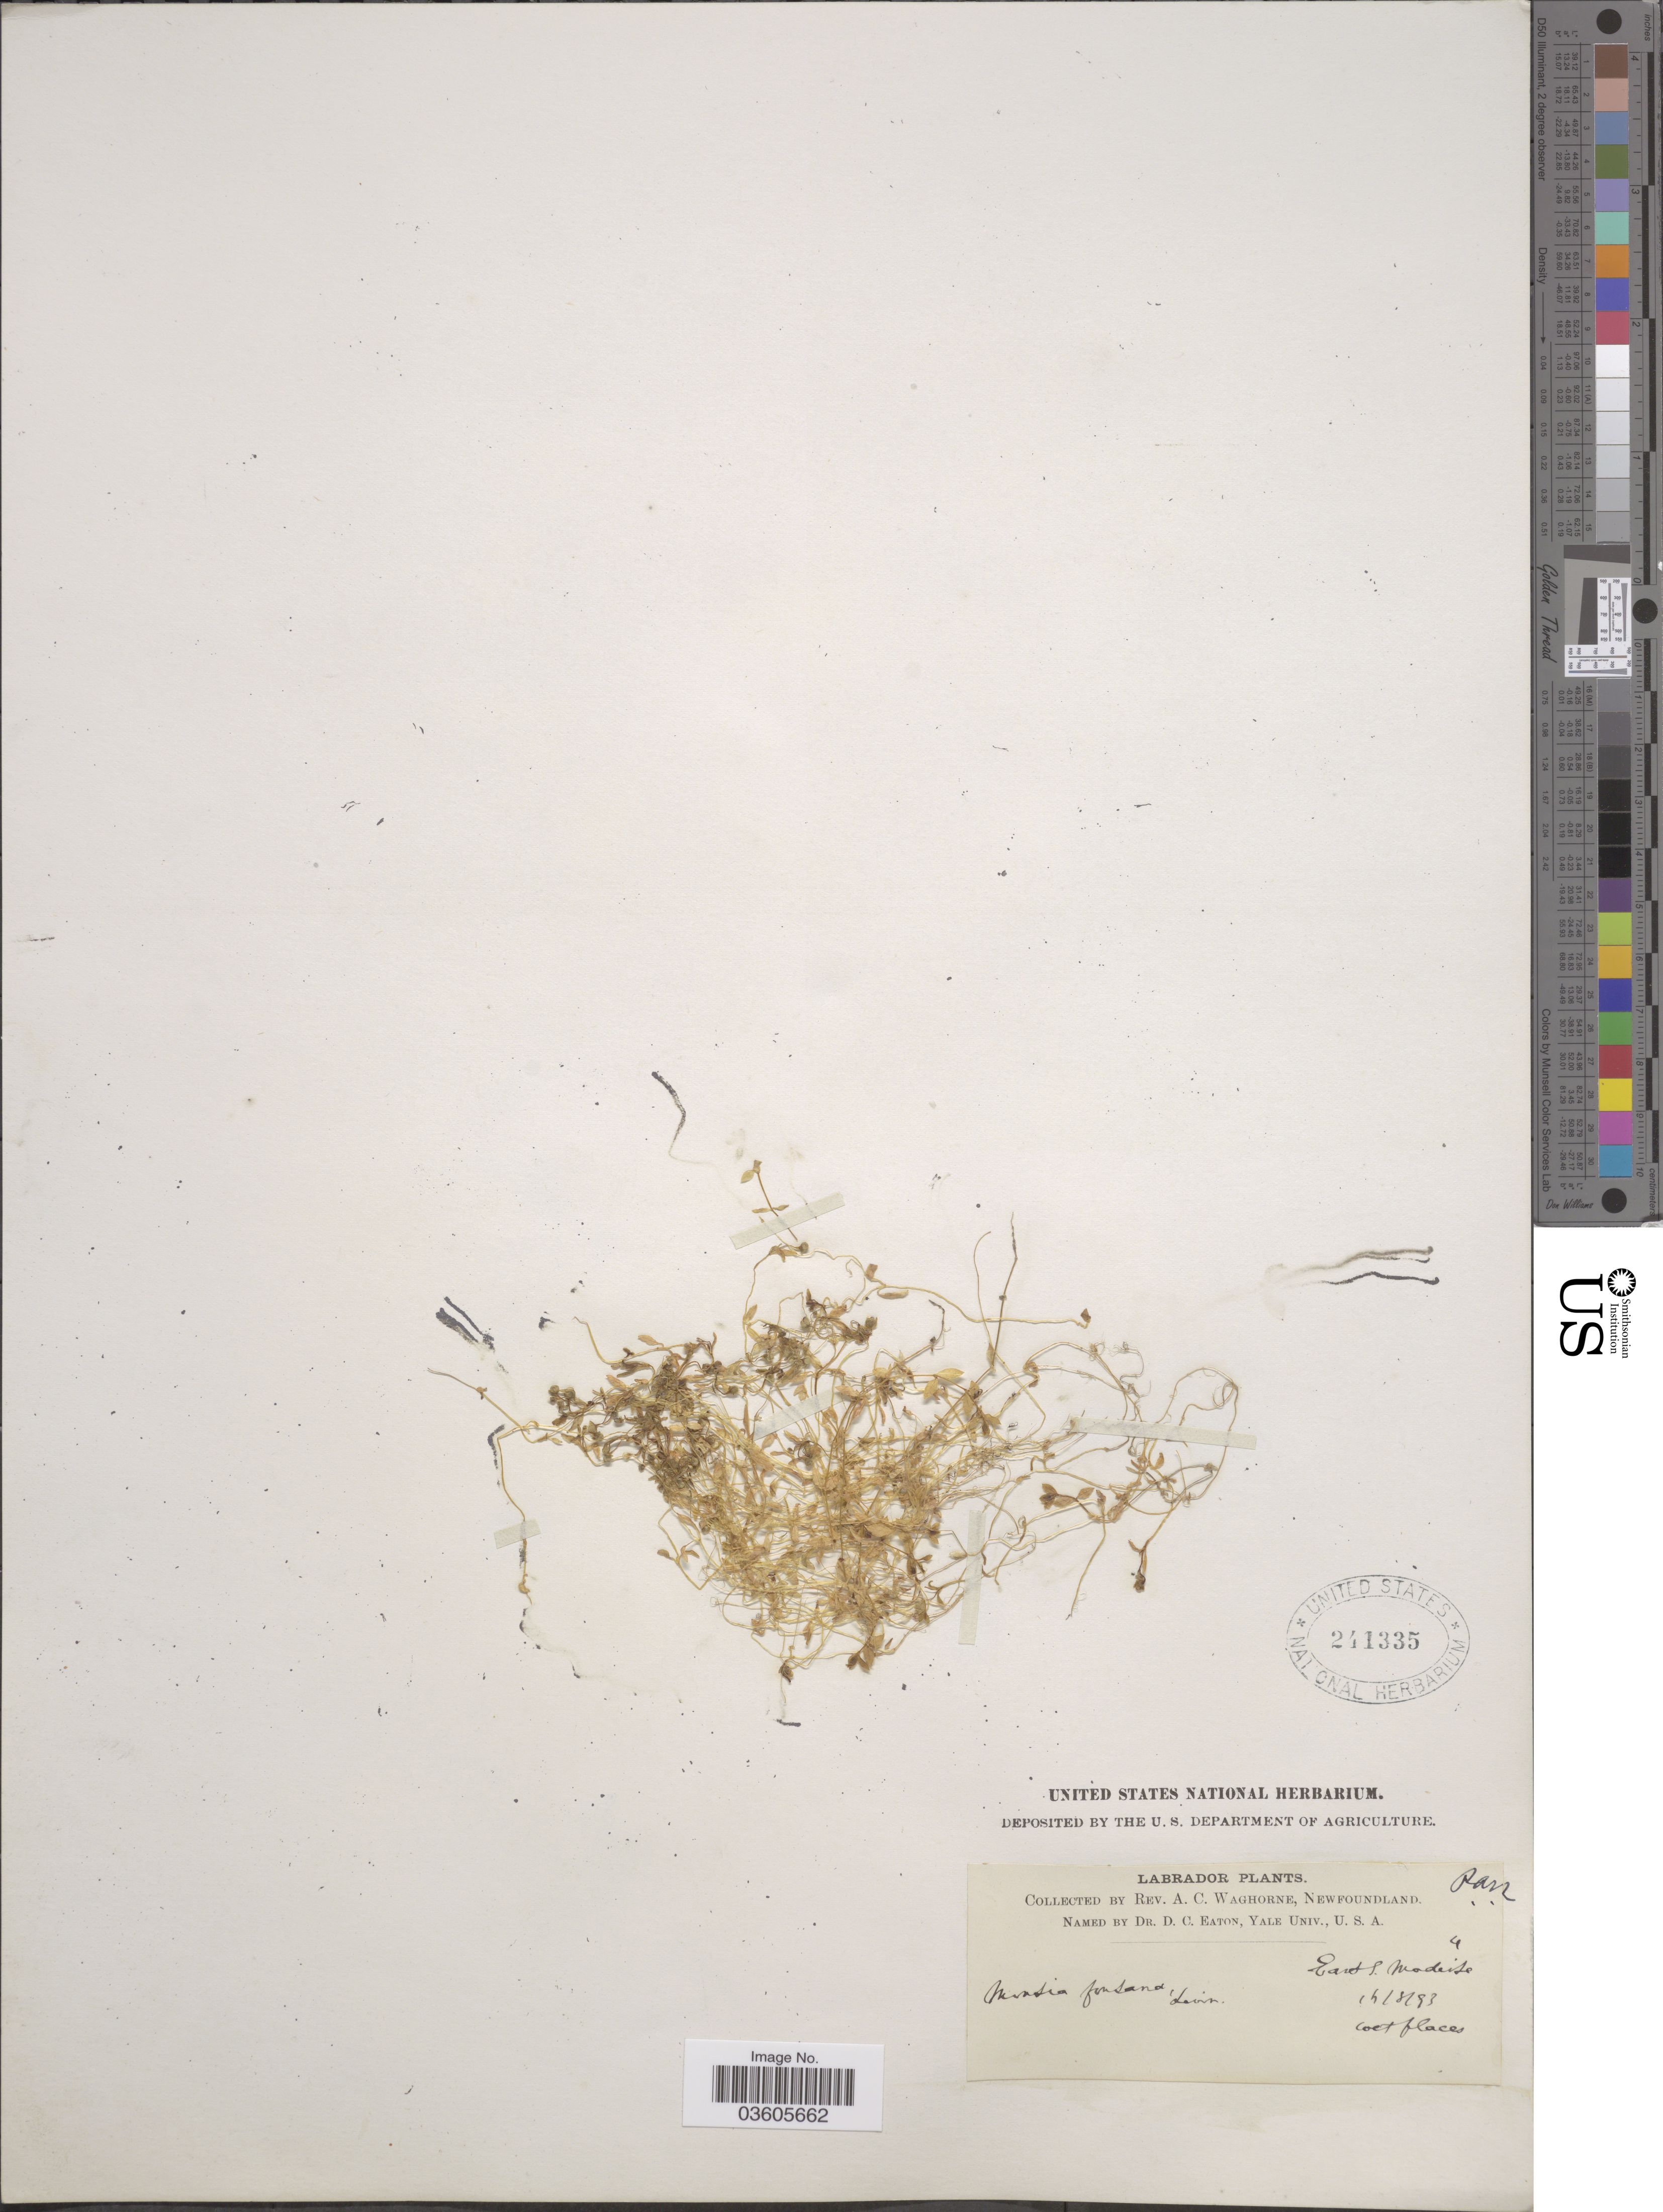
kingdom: Plantae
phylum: Tracheophyta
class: Magnoliopsida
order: Caryophyllales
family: Montiaceae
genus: Montia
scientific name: Montia fontana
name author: L.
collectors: A. Waghorne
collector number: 4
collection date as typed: Transcribed d/m/y: 14/8/93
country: Canada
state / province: Newfoundland and Labrador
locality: Labrador. East of Modeste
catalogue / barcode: US 241335